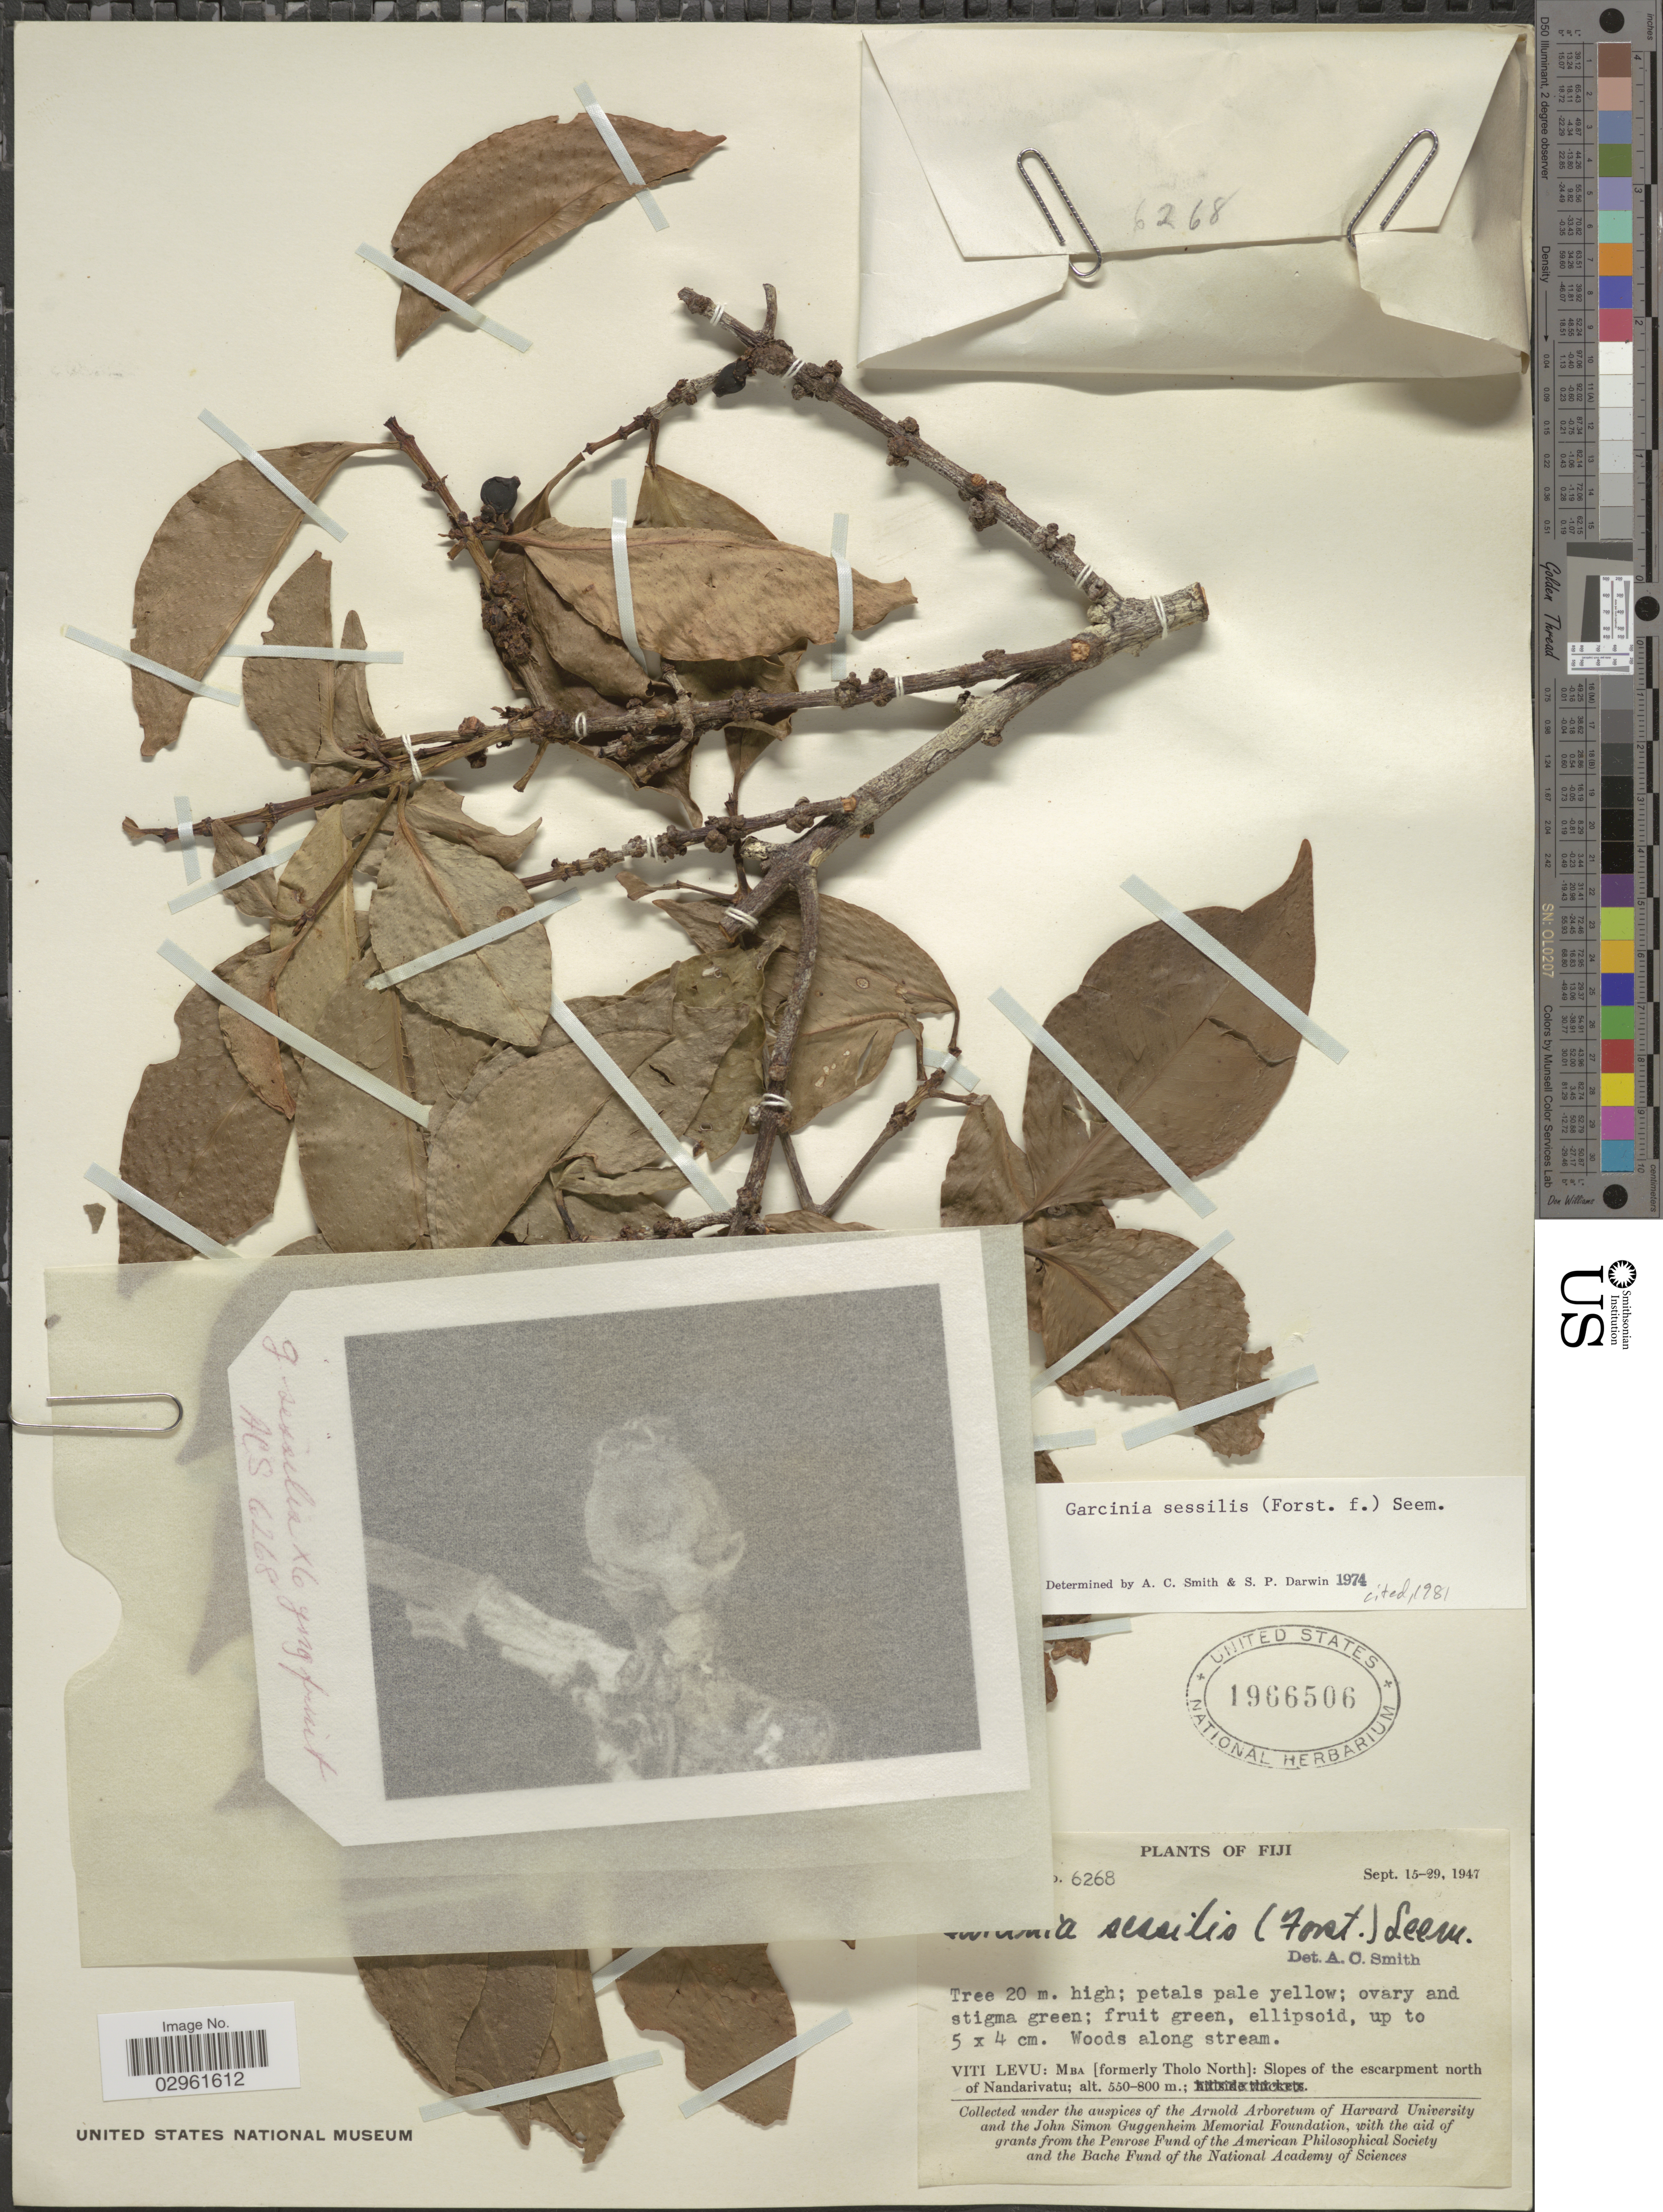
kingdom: Plantae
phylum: Tracheophyta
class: Magnoliopsida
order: Malpighiales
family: Clusiaceae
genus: Garcinia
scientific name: Garcinia sessilis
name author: (G. Forst.) Seem.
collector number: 6268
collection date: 1947-09-15/1947-09-29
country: Fiji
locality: Viti Levu: Mba [formerly Tholo North]: Slopes of the escarpment north of Nandarivatu.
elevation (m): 550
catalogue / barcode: US 1966506